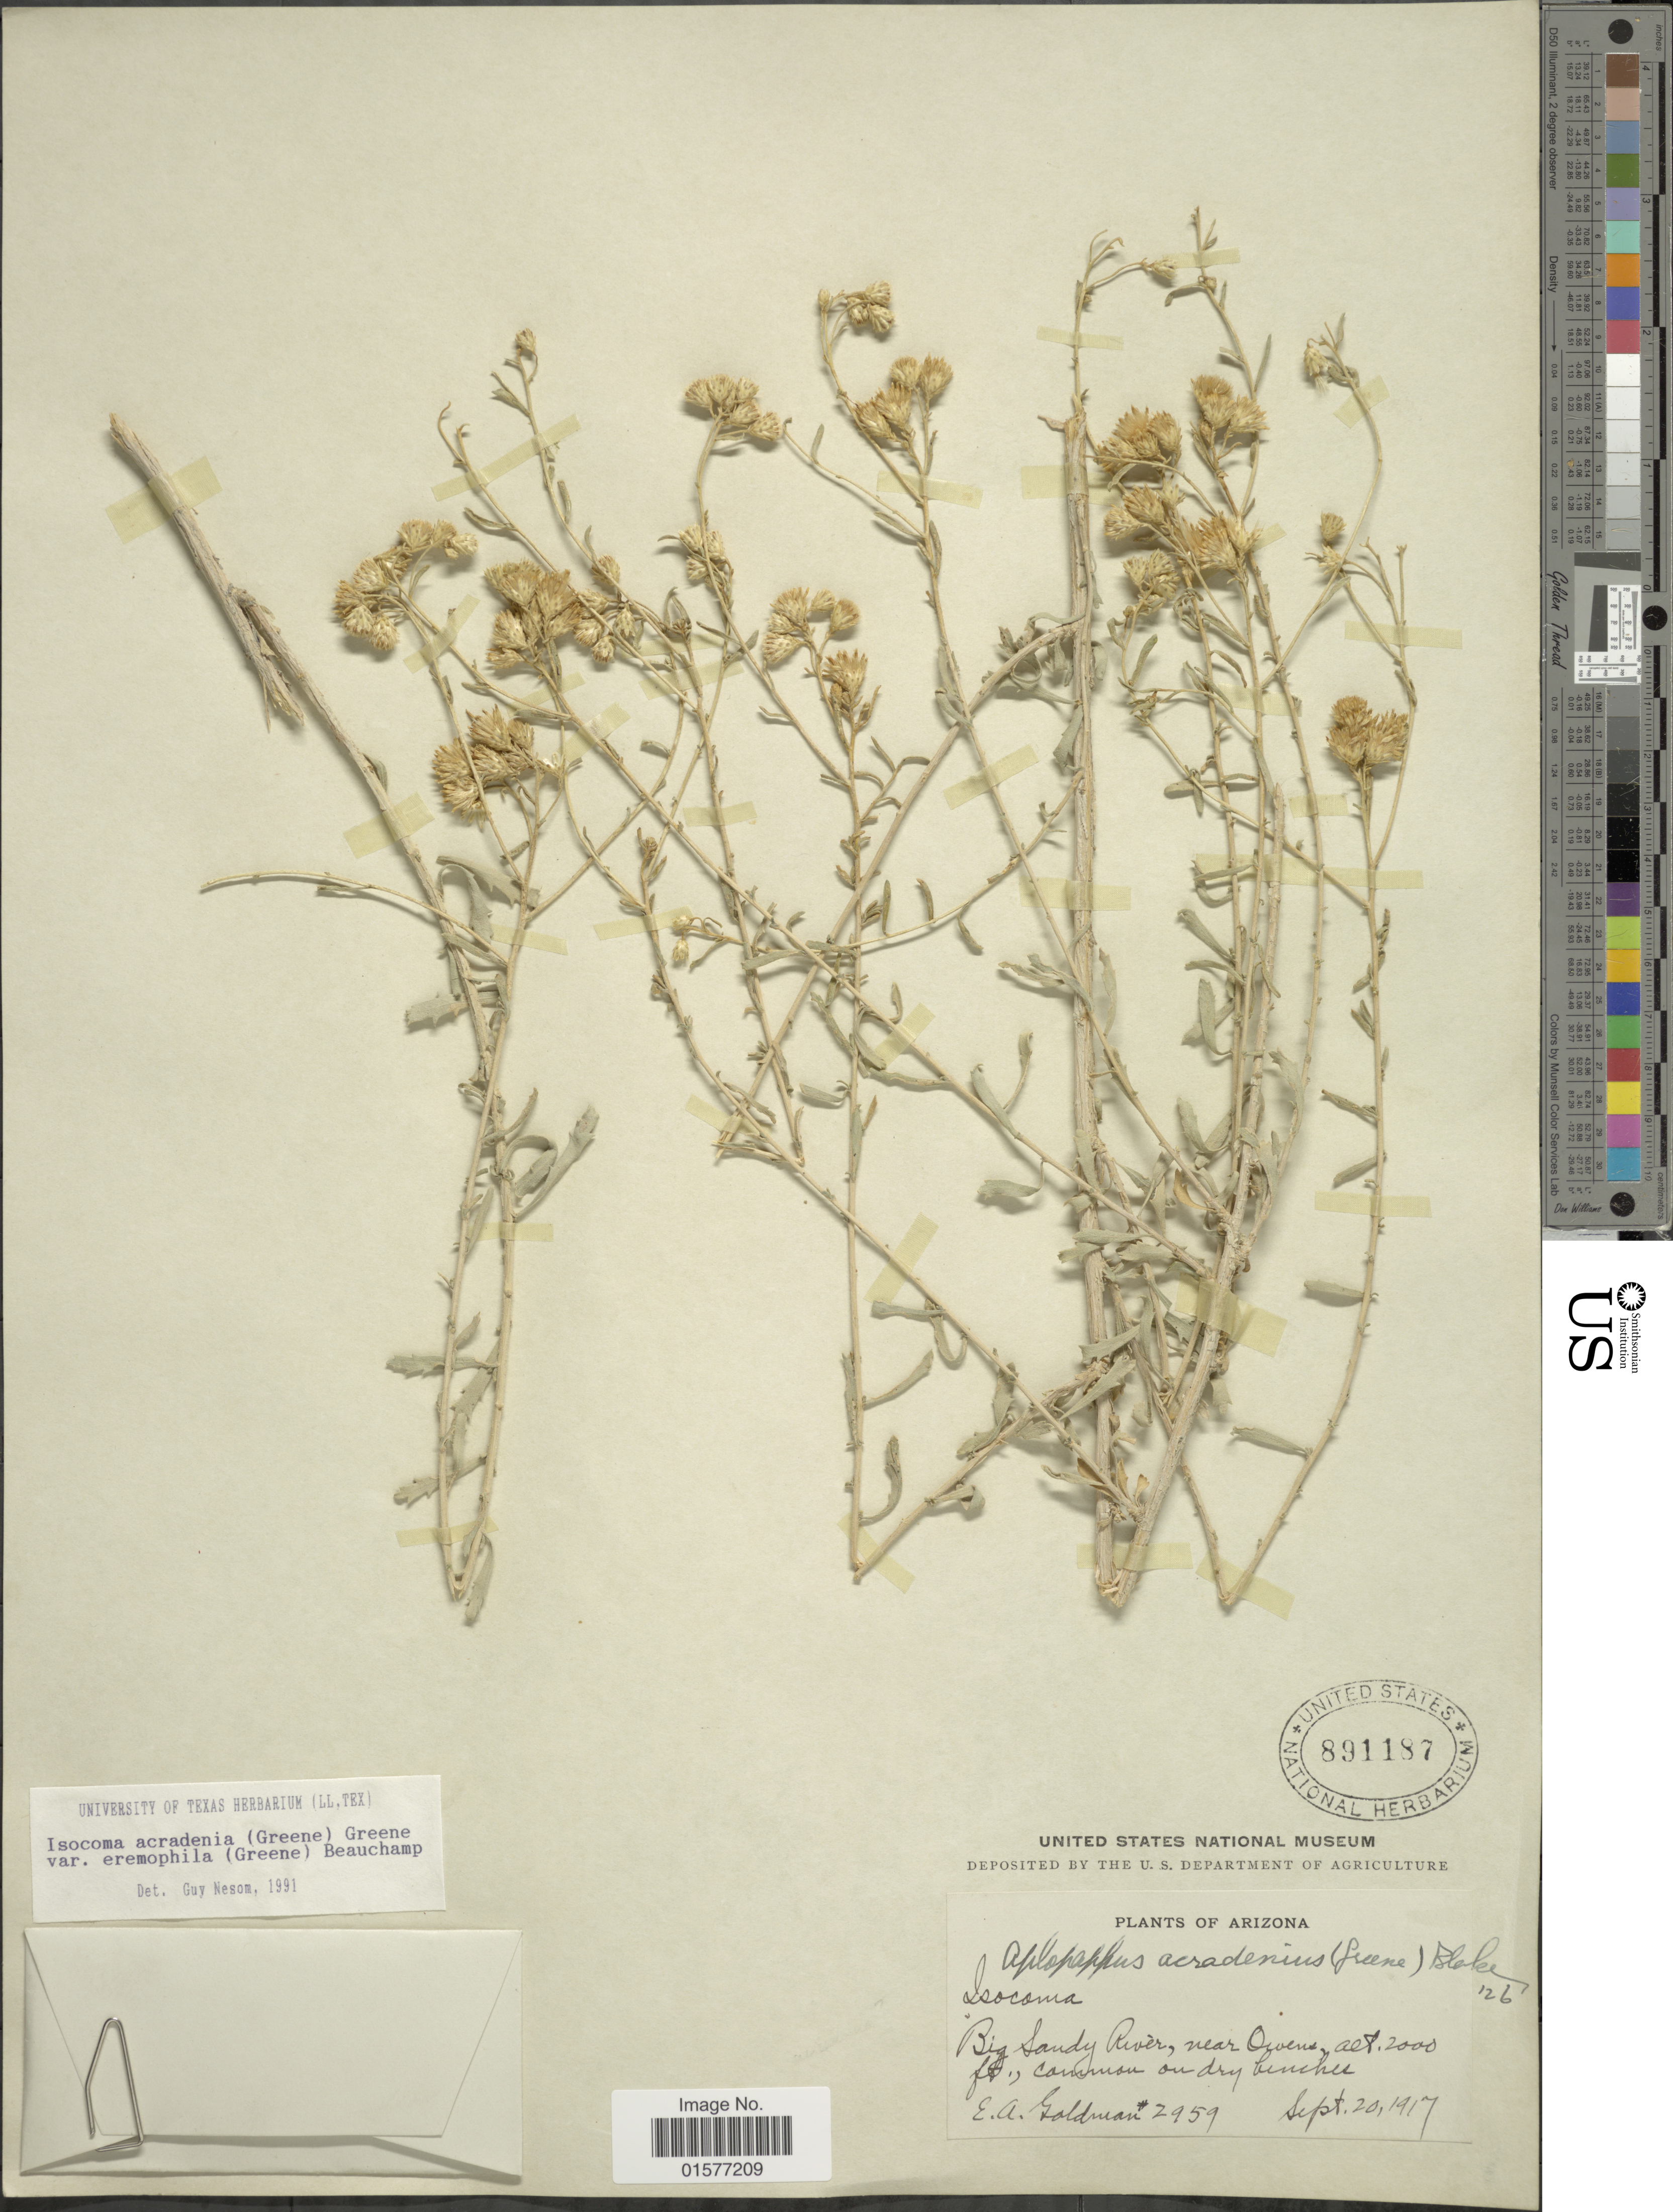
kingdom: Plantae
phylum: Tracheophyta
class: Magnoliopsida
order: Asterales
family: Asteraceae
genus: Isocoma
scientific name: Isocoma acradenia var. eremophila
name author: (S.W. Greene) G.L. Nesom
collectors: E. A. Goldman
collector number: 2959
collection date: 1917-09-20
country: United States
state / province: Arizona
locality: Big Sandy River, near Owens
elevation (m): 610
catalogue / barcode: US 891187